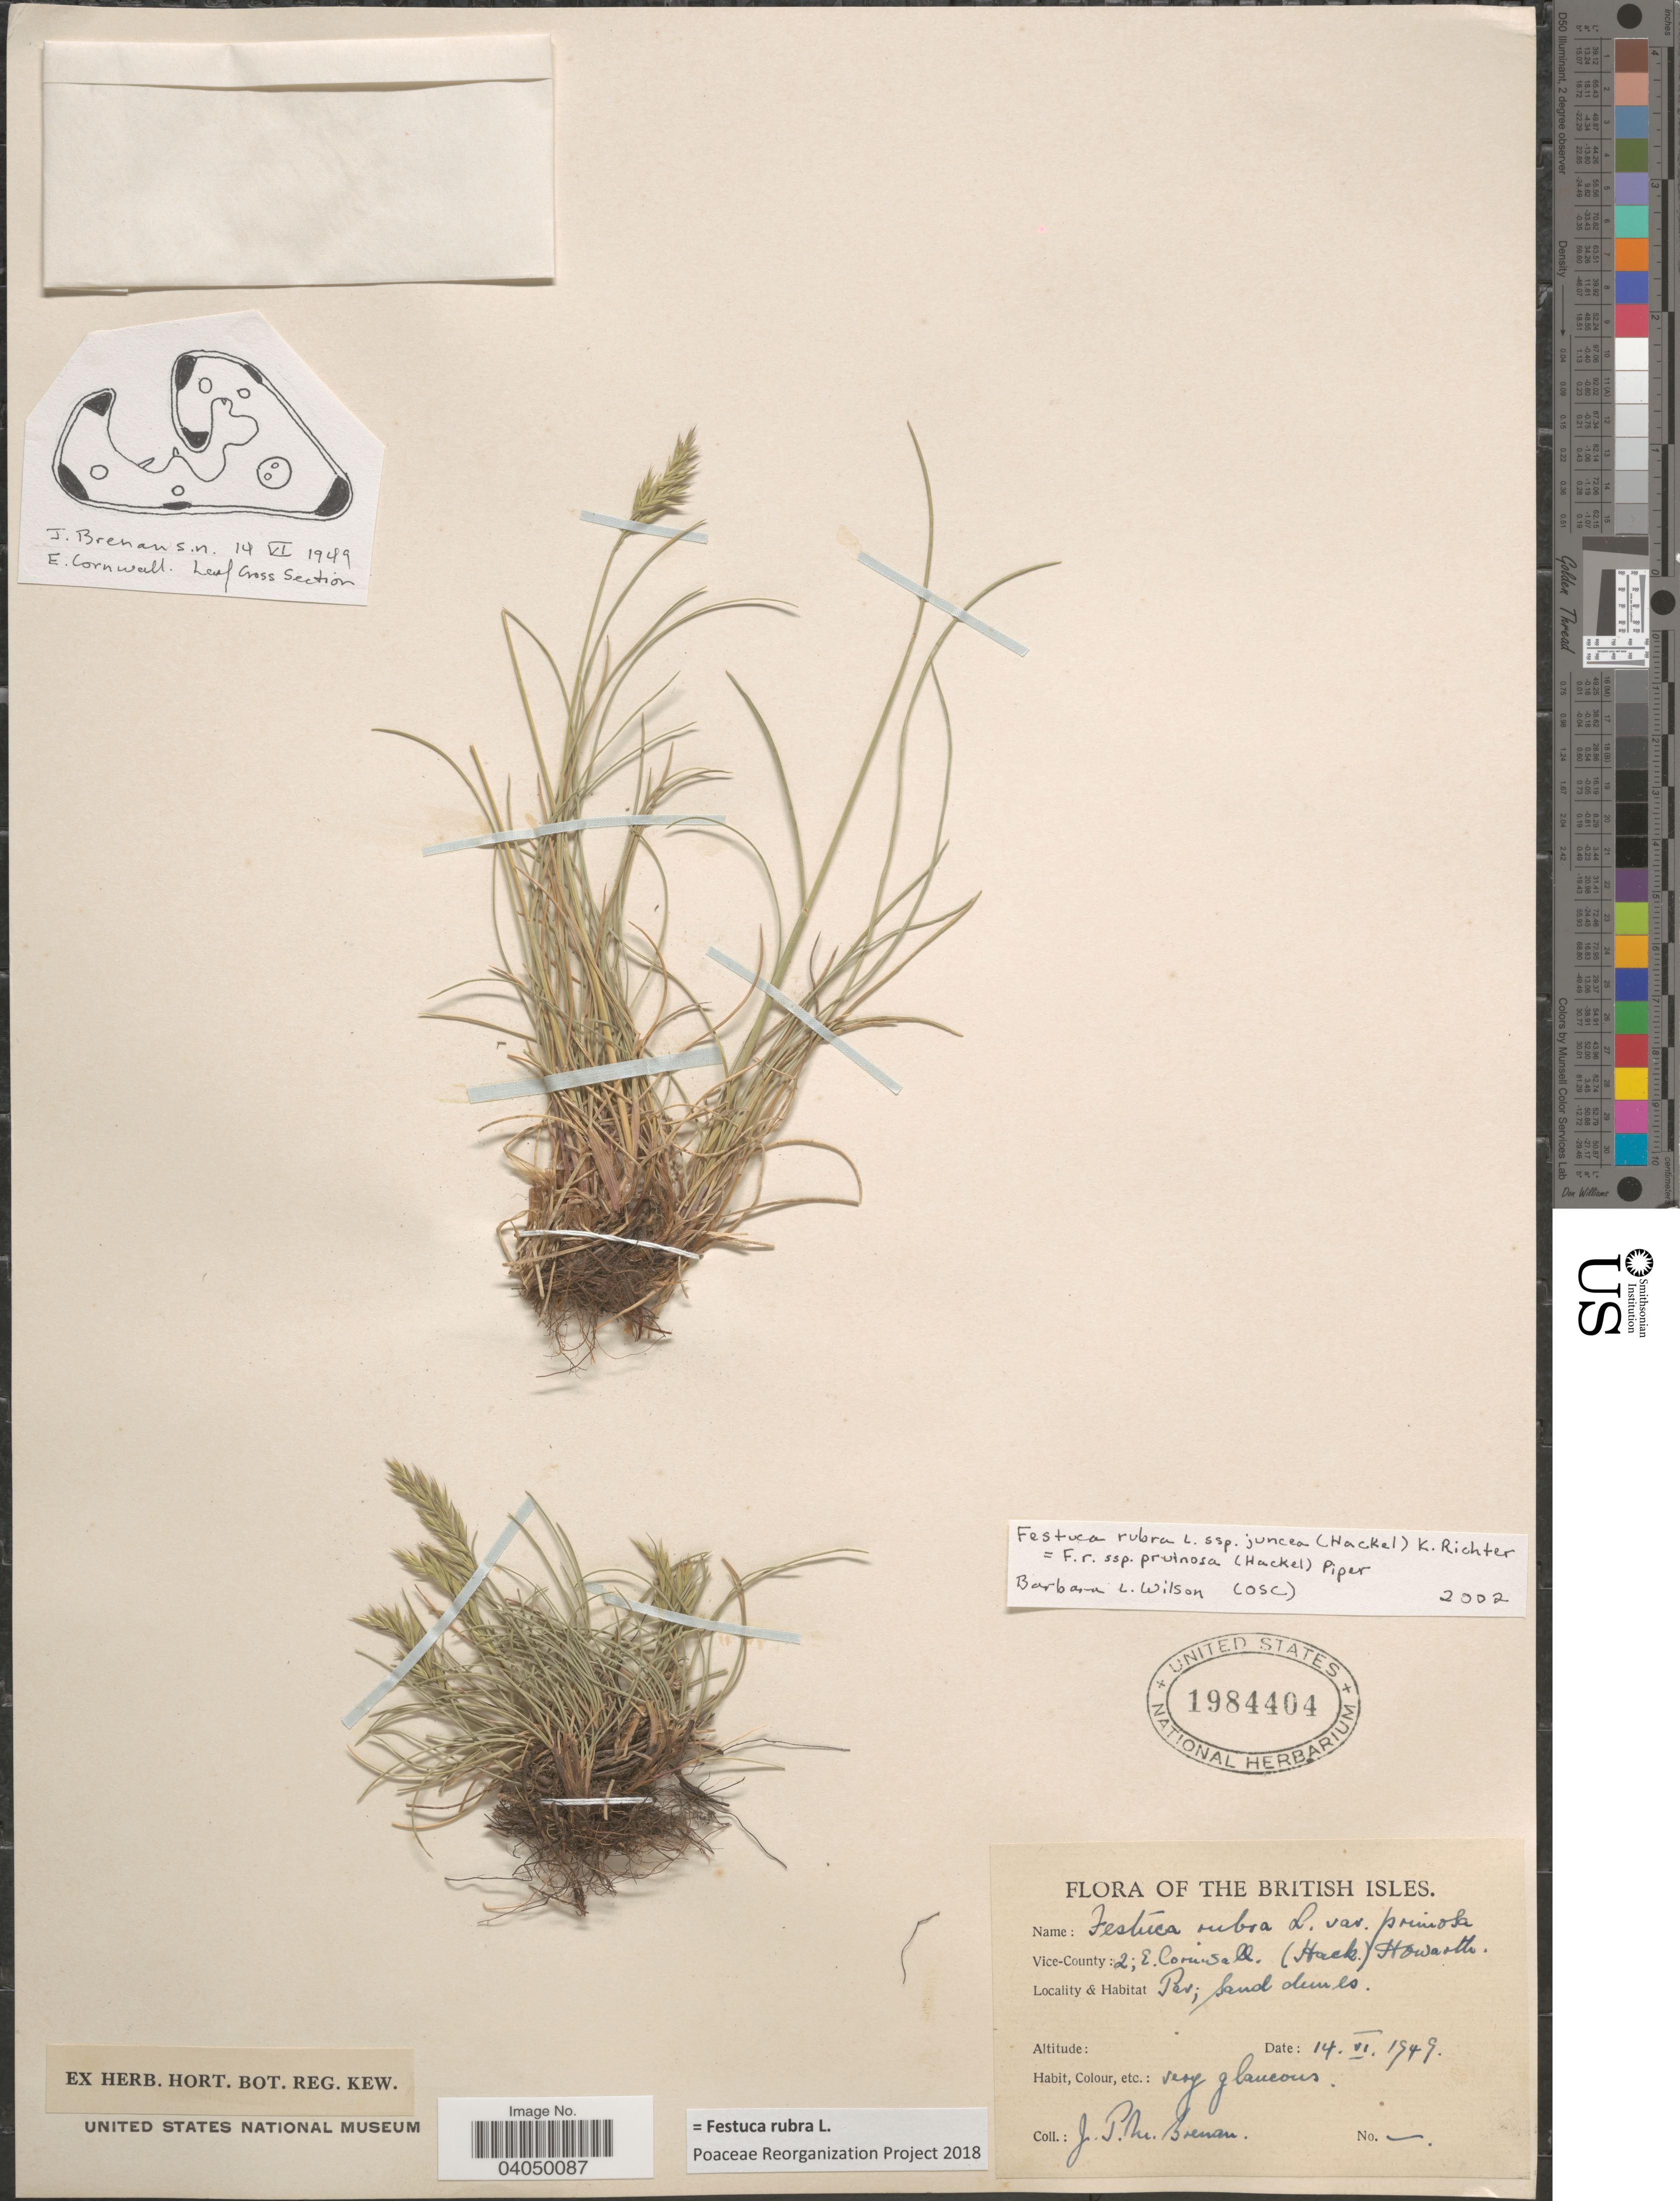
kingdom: Plantae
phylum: Tracheophyta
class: Liliopsida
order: Poales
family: Poaceae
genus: Festuca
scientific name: Festuca rubra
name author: L.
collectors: J. Brenan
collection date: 1949-06-14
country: United Kingdom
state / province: England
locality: British Isles. Vice-County: Z; E. Cornwall. Par; sand dunes.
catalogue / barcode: US 1984404